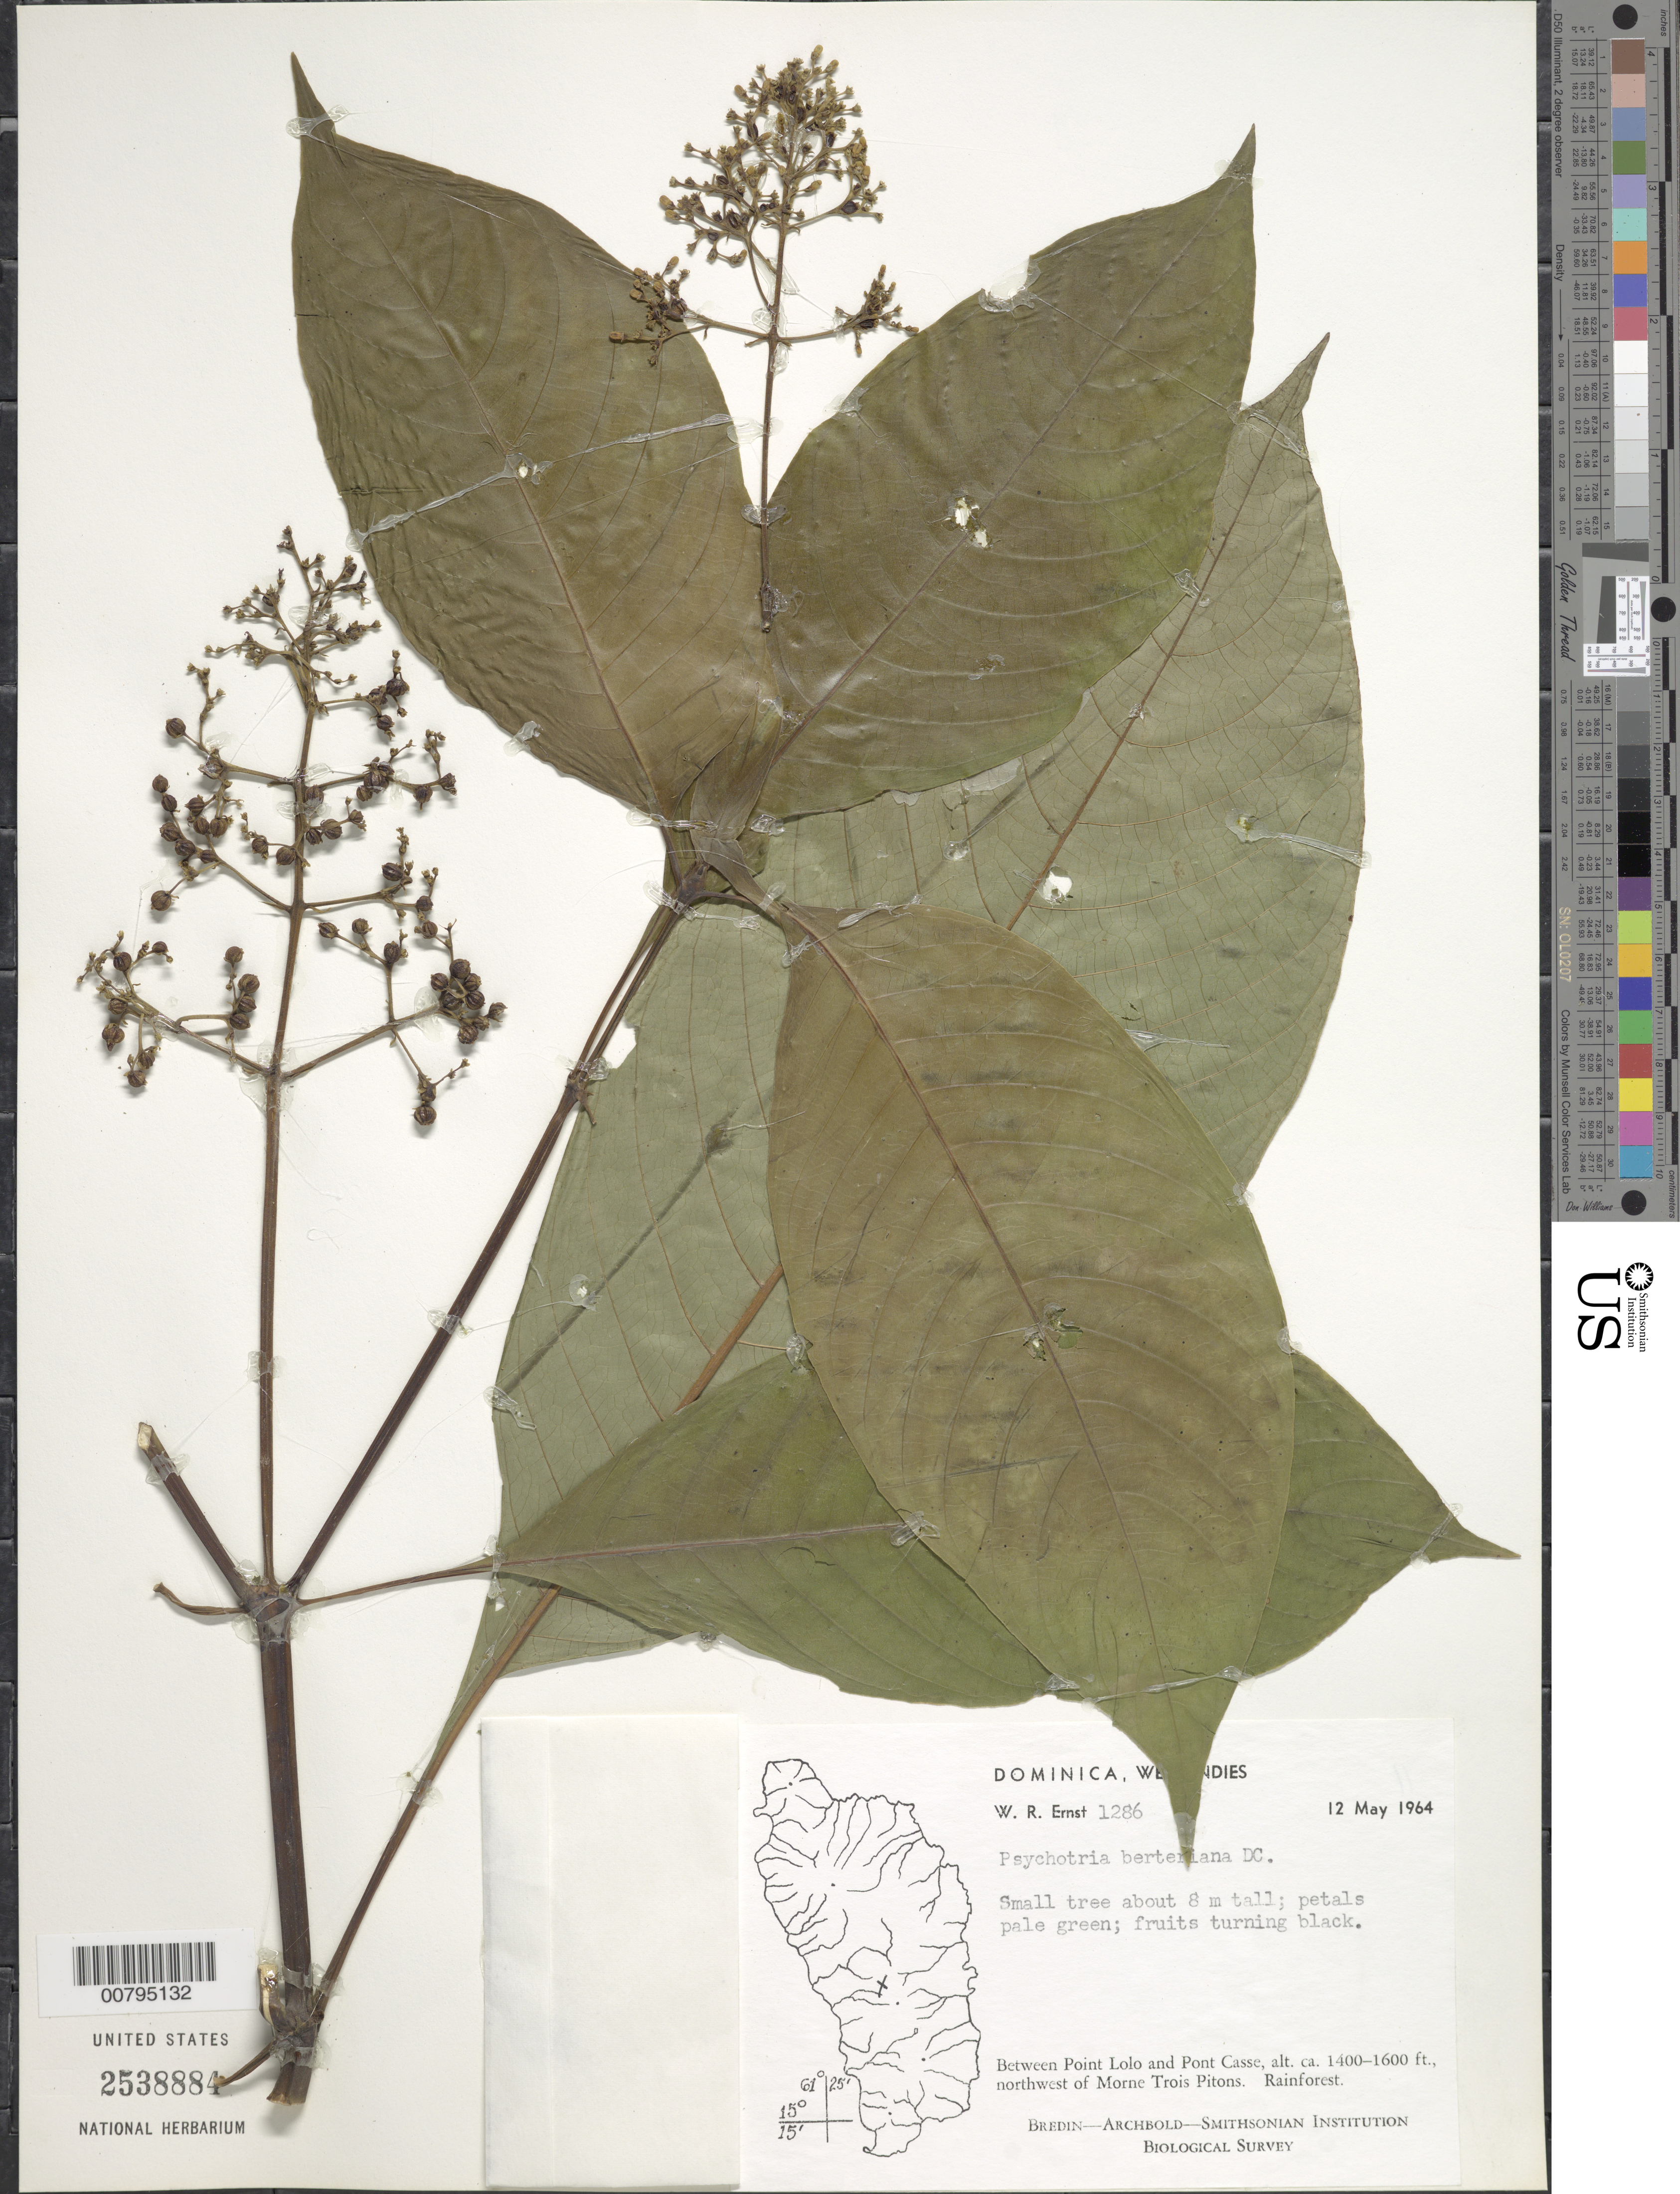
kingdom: Plantae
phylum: Tracheophyta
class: Magnoliopsida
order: Gentianales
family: Rubiaceae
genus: Psychotria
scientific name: Psychotria berteroana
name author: DC.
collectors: W. R. Ernst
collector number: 1286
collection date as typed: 12 May 1964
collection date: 1964-05-12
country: Dominica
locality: Between Point Lolo and Pont Casse, northwest of Morne Trois Pitons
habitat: Rainforest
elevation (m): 427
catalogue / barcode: US 2538884